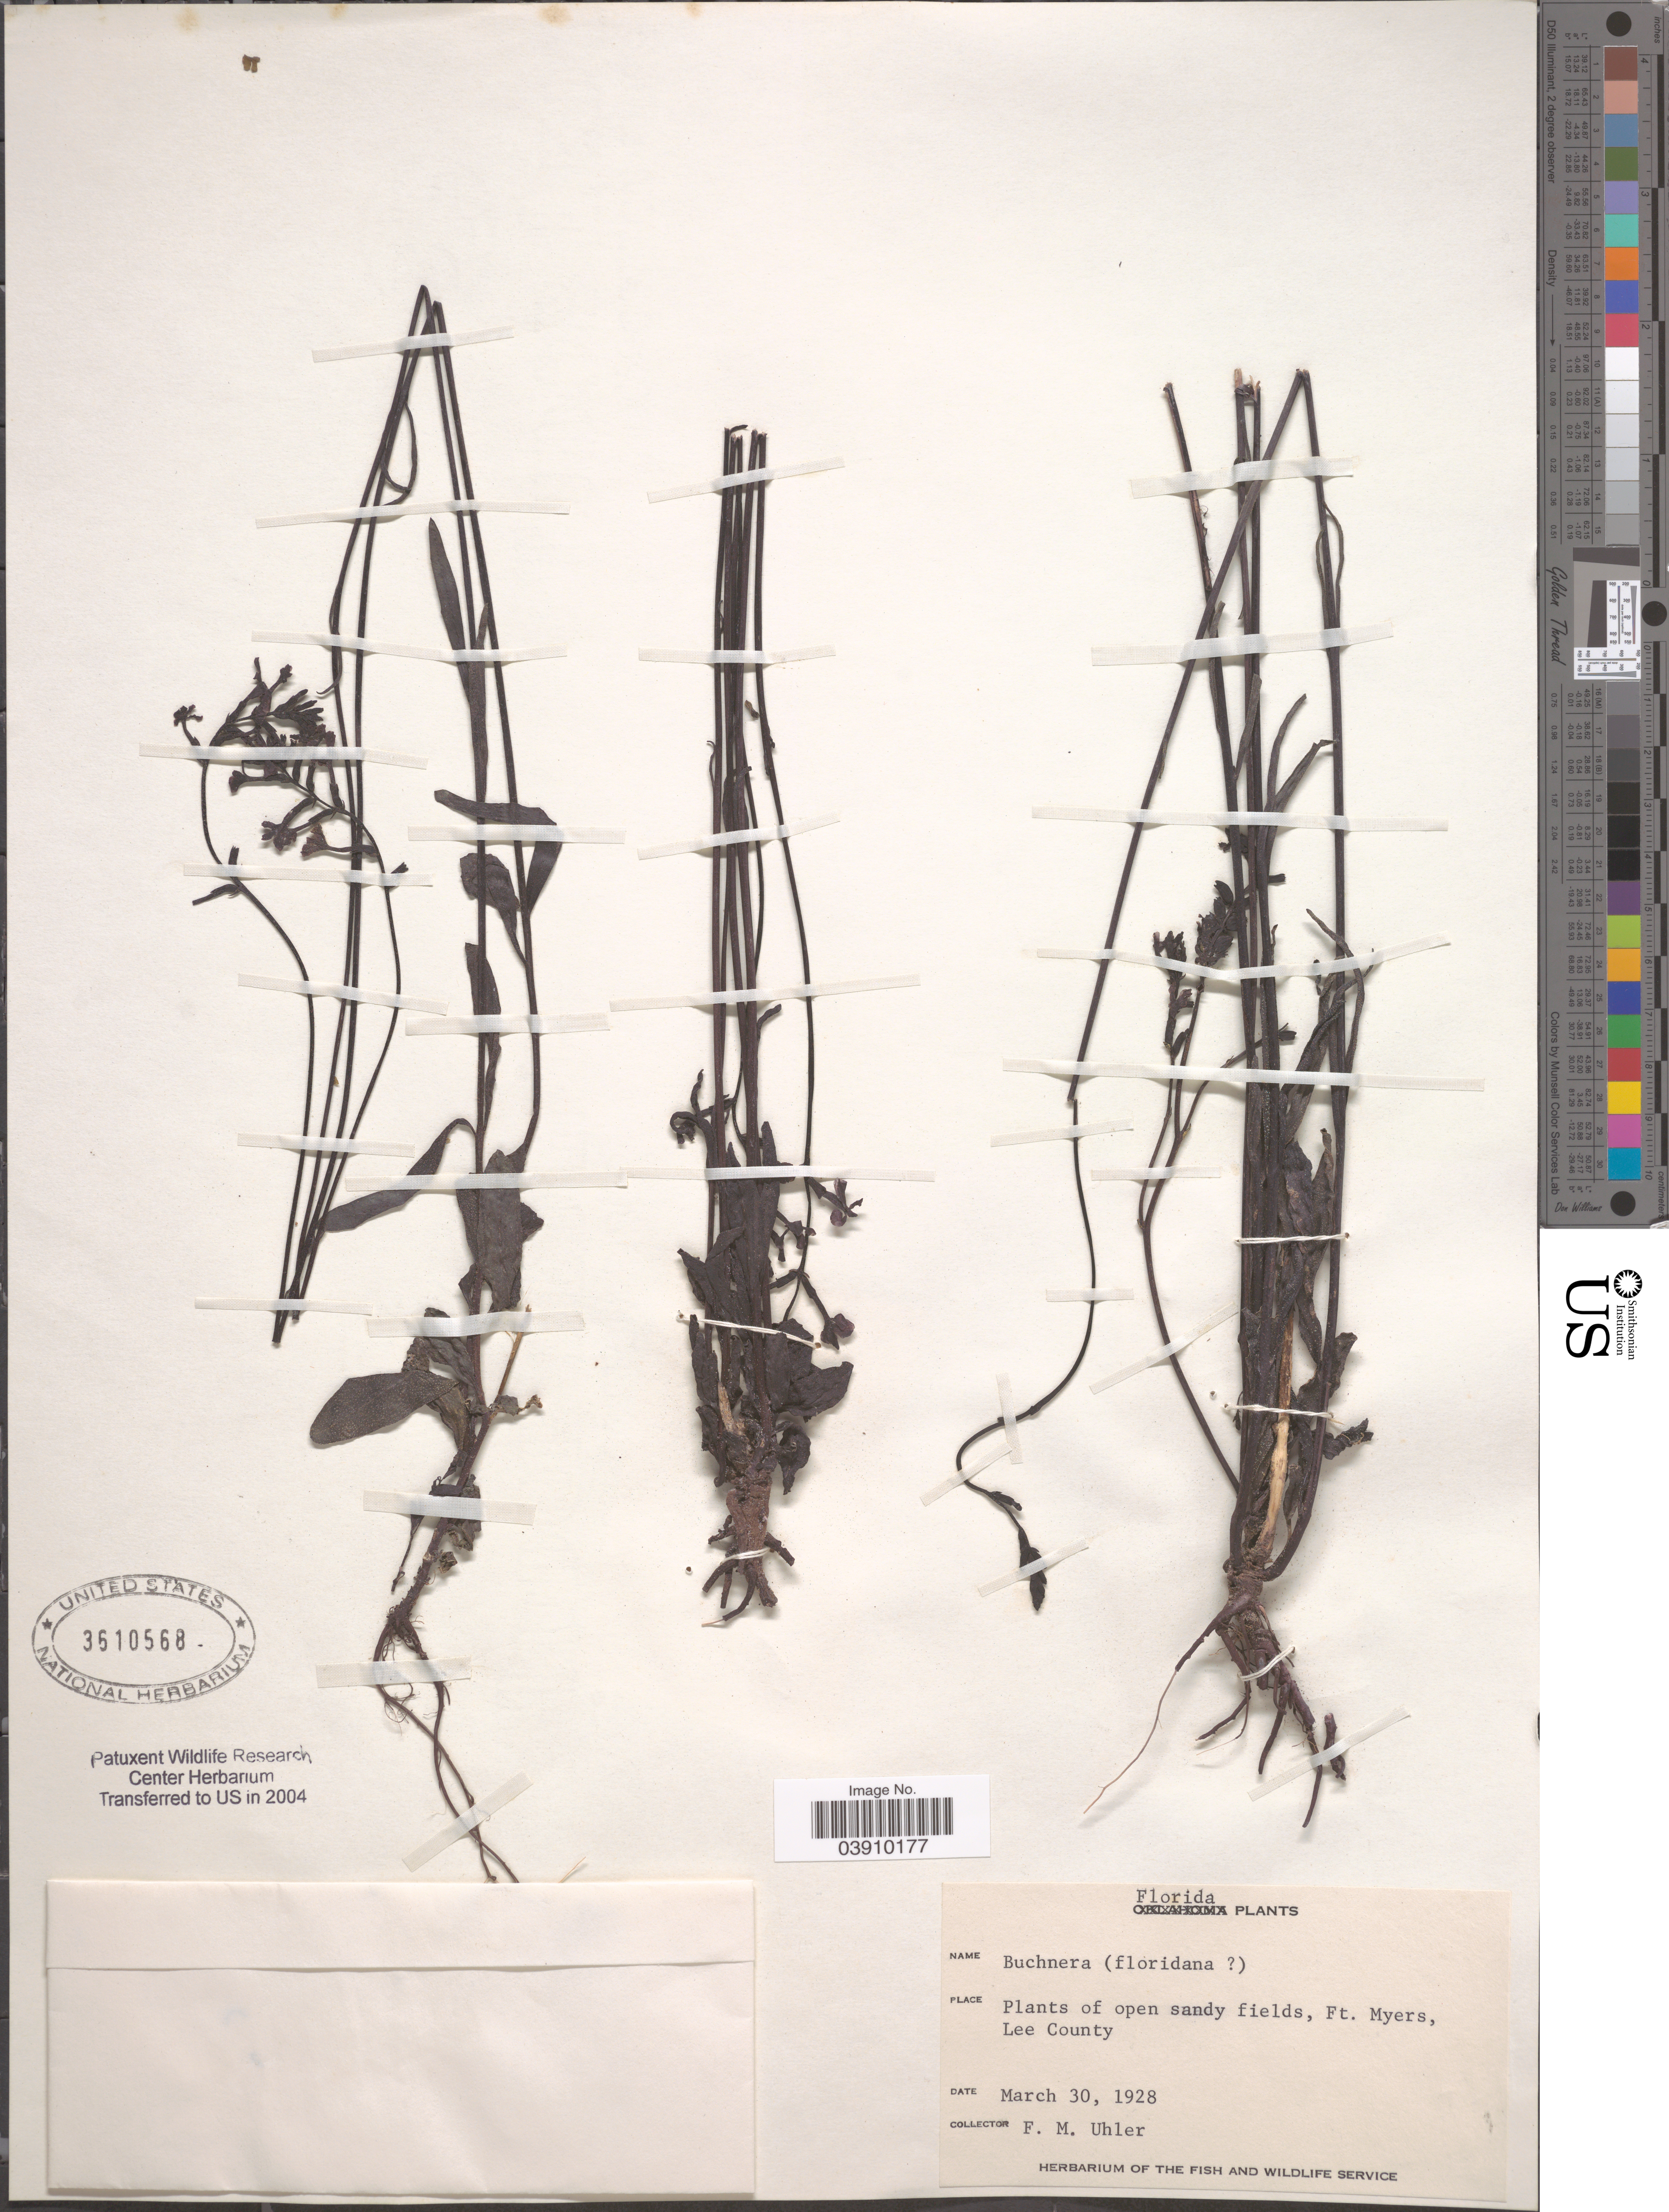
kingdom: Plantae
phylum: Tracheophyta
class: Magnoliopsida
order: Lamiales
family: Orobanchaceae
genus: Buchnera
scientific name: Buchnera floridana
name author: Gand.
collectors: F. M. Uhler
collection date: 1928-03-30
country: United States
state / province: Florida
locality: Ft. Myers. Lee County.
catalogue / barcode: US 3610568